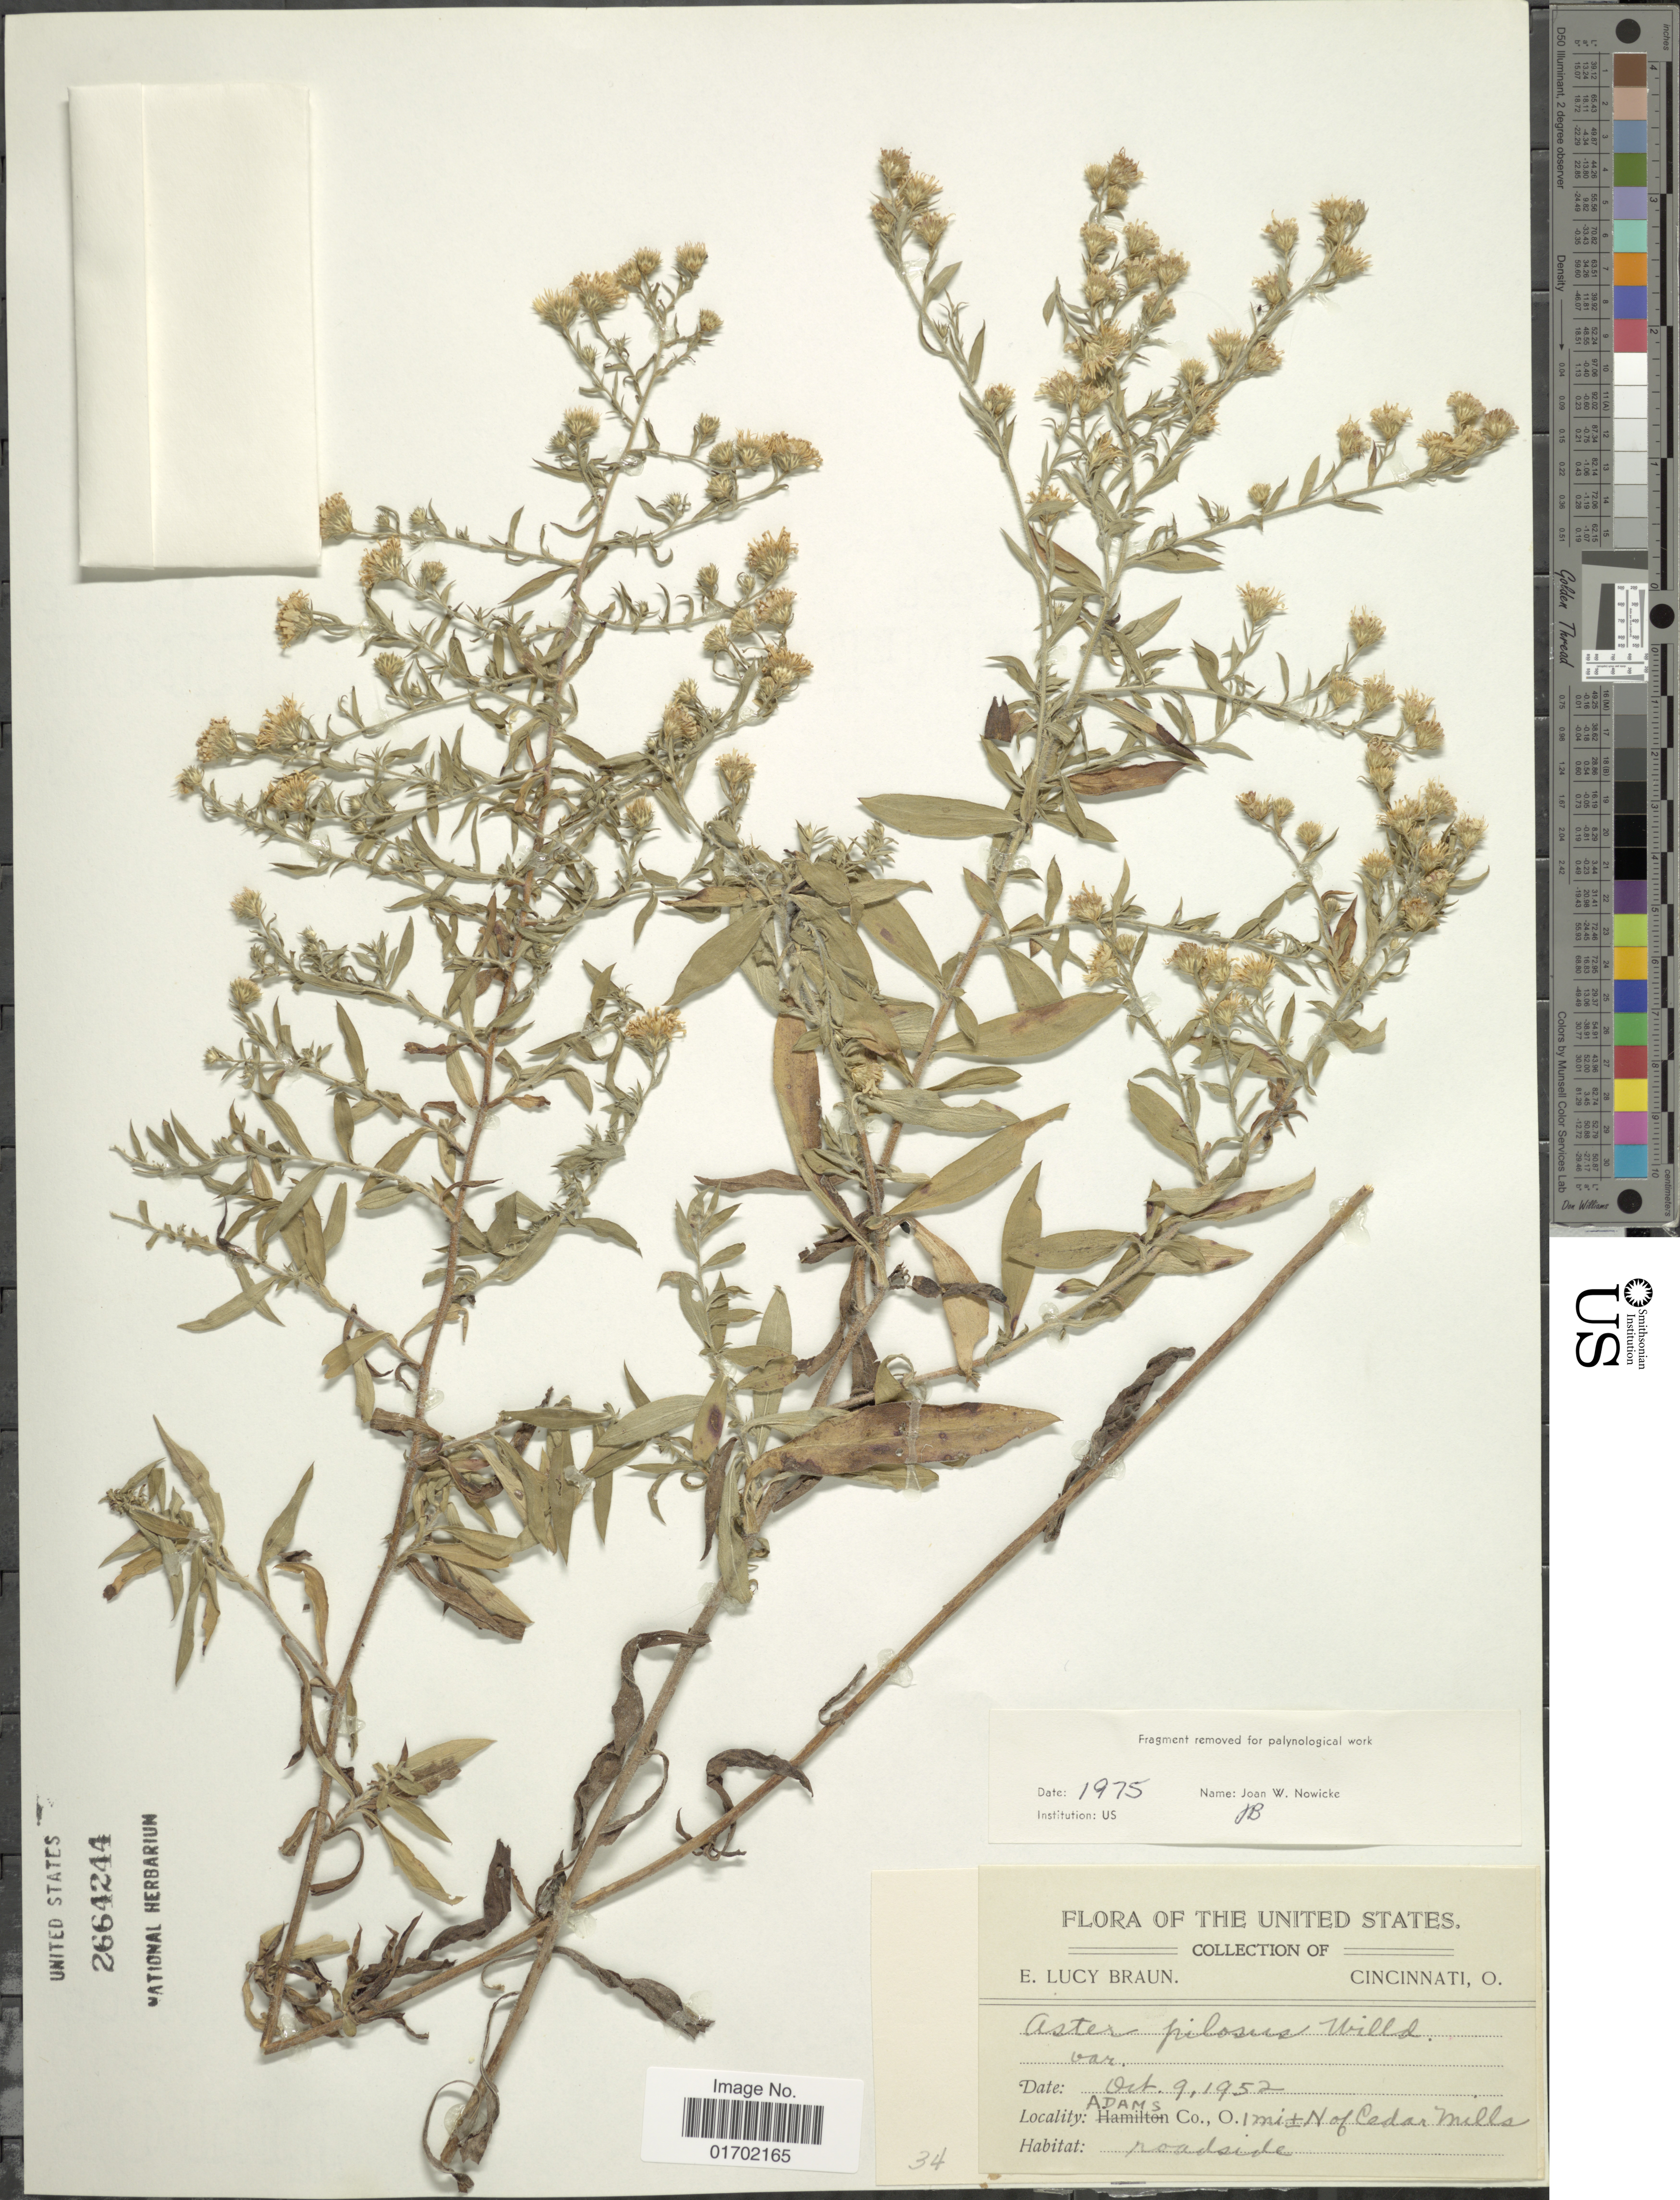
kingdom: Plantae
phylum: Tracheophyta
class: Magnoliopsida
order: Asterales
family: Asteraceae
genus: Symphyotrichum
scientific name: Symphyotrichum pilosum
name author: (Willd.) G.L. Nesom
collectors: E. L. Braun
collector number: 34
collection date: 1952-10-09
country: United States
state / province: Ohio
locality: United States, Adams Co., O., 1 mi ± N of Cedar Mills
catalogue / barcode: US 2664244